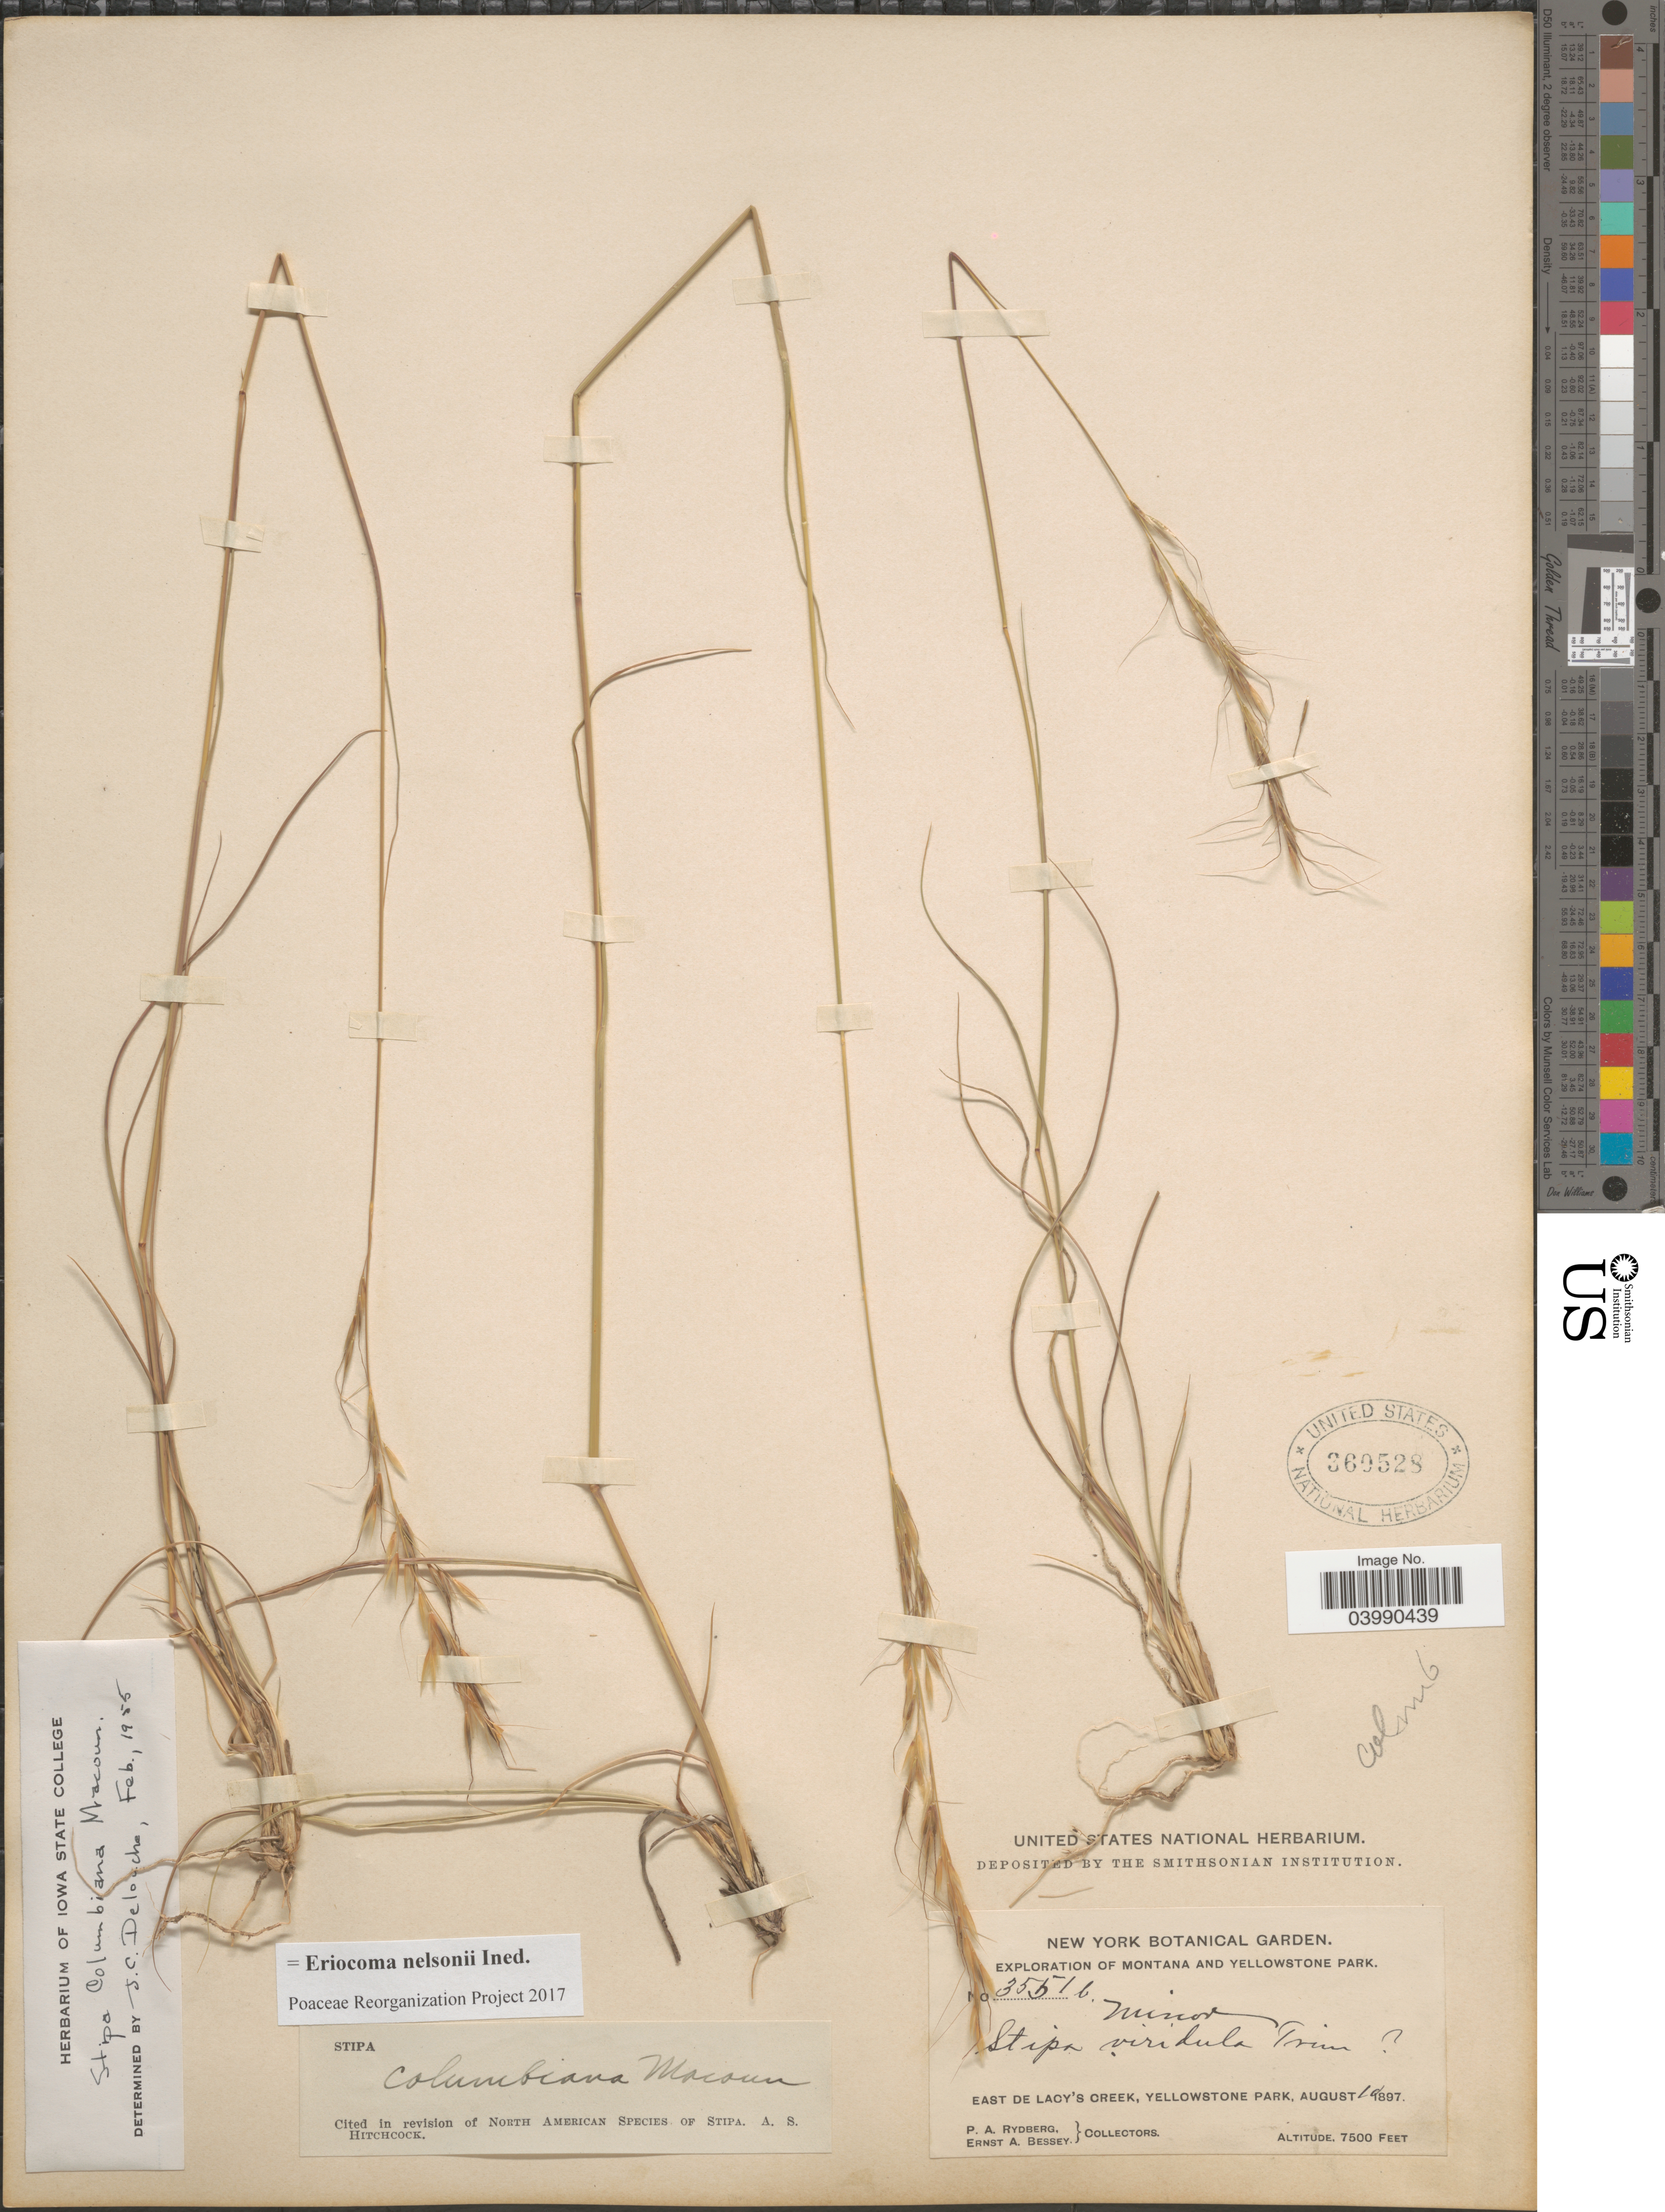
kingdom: Plantae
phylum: Tracheophyta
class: Liliopsida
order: Poales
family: Poaceae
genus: Eriocoma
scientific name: Eriocoma nelsonii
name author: (Scribn.) Romasch.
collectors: P. A. Rydberg & E. A. Bessey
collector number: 3551b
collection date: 1897-08-10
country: United States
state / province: Wyoming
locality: Montana and Yellowstone Park. East De Lacy's Creek, Yellowstone Park.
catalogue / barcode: US 369528